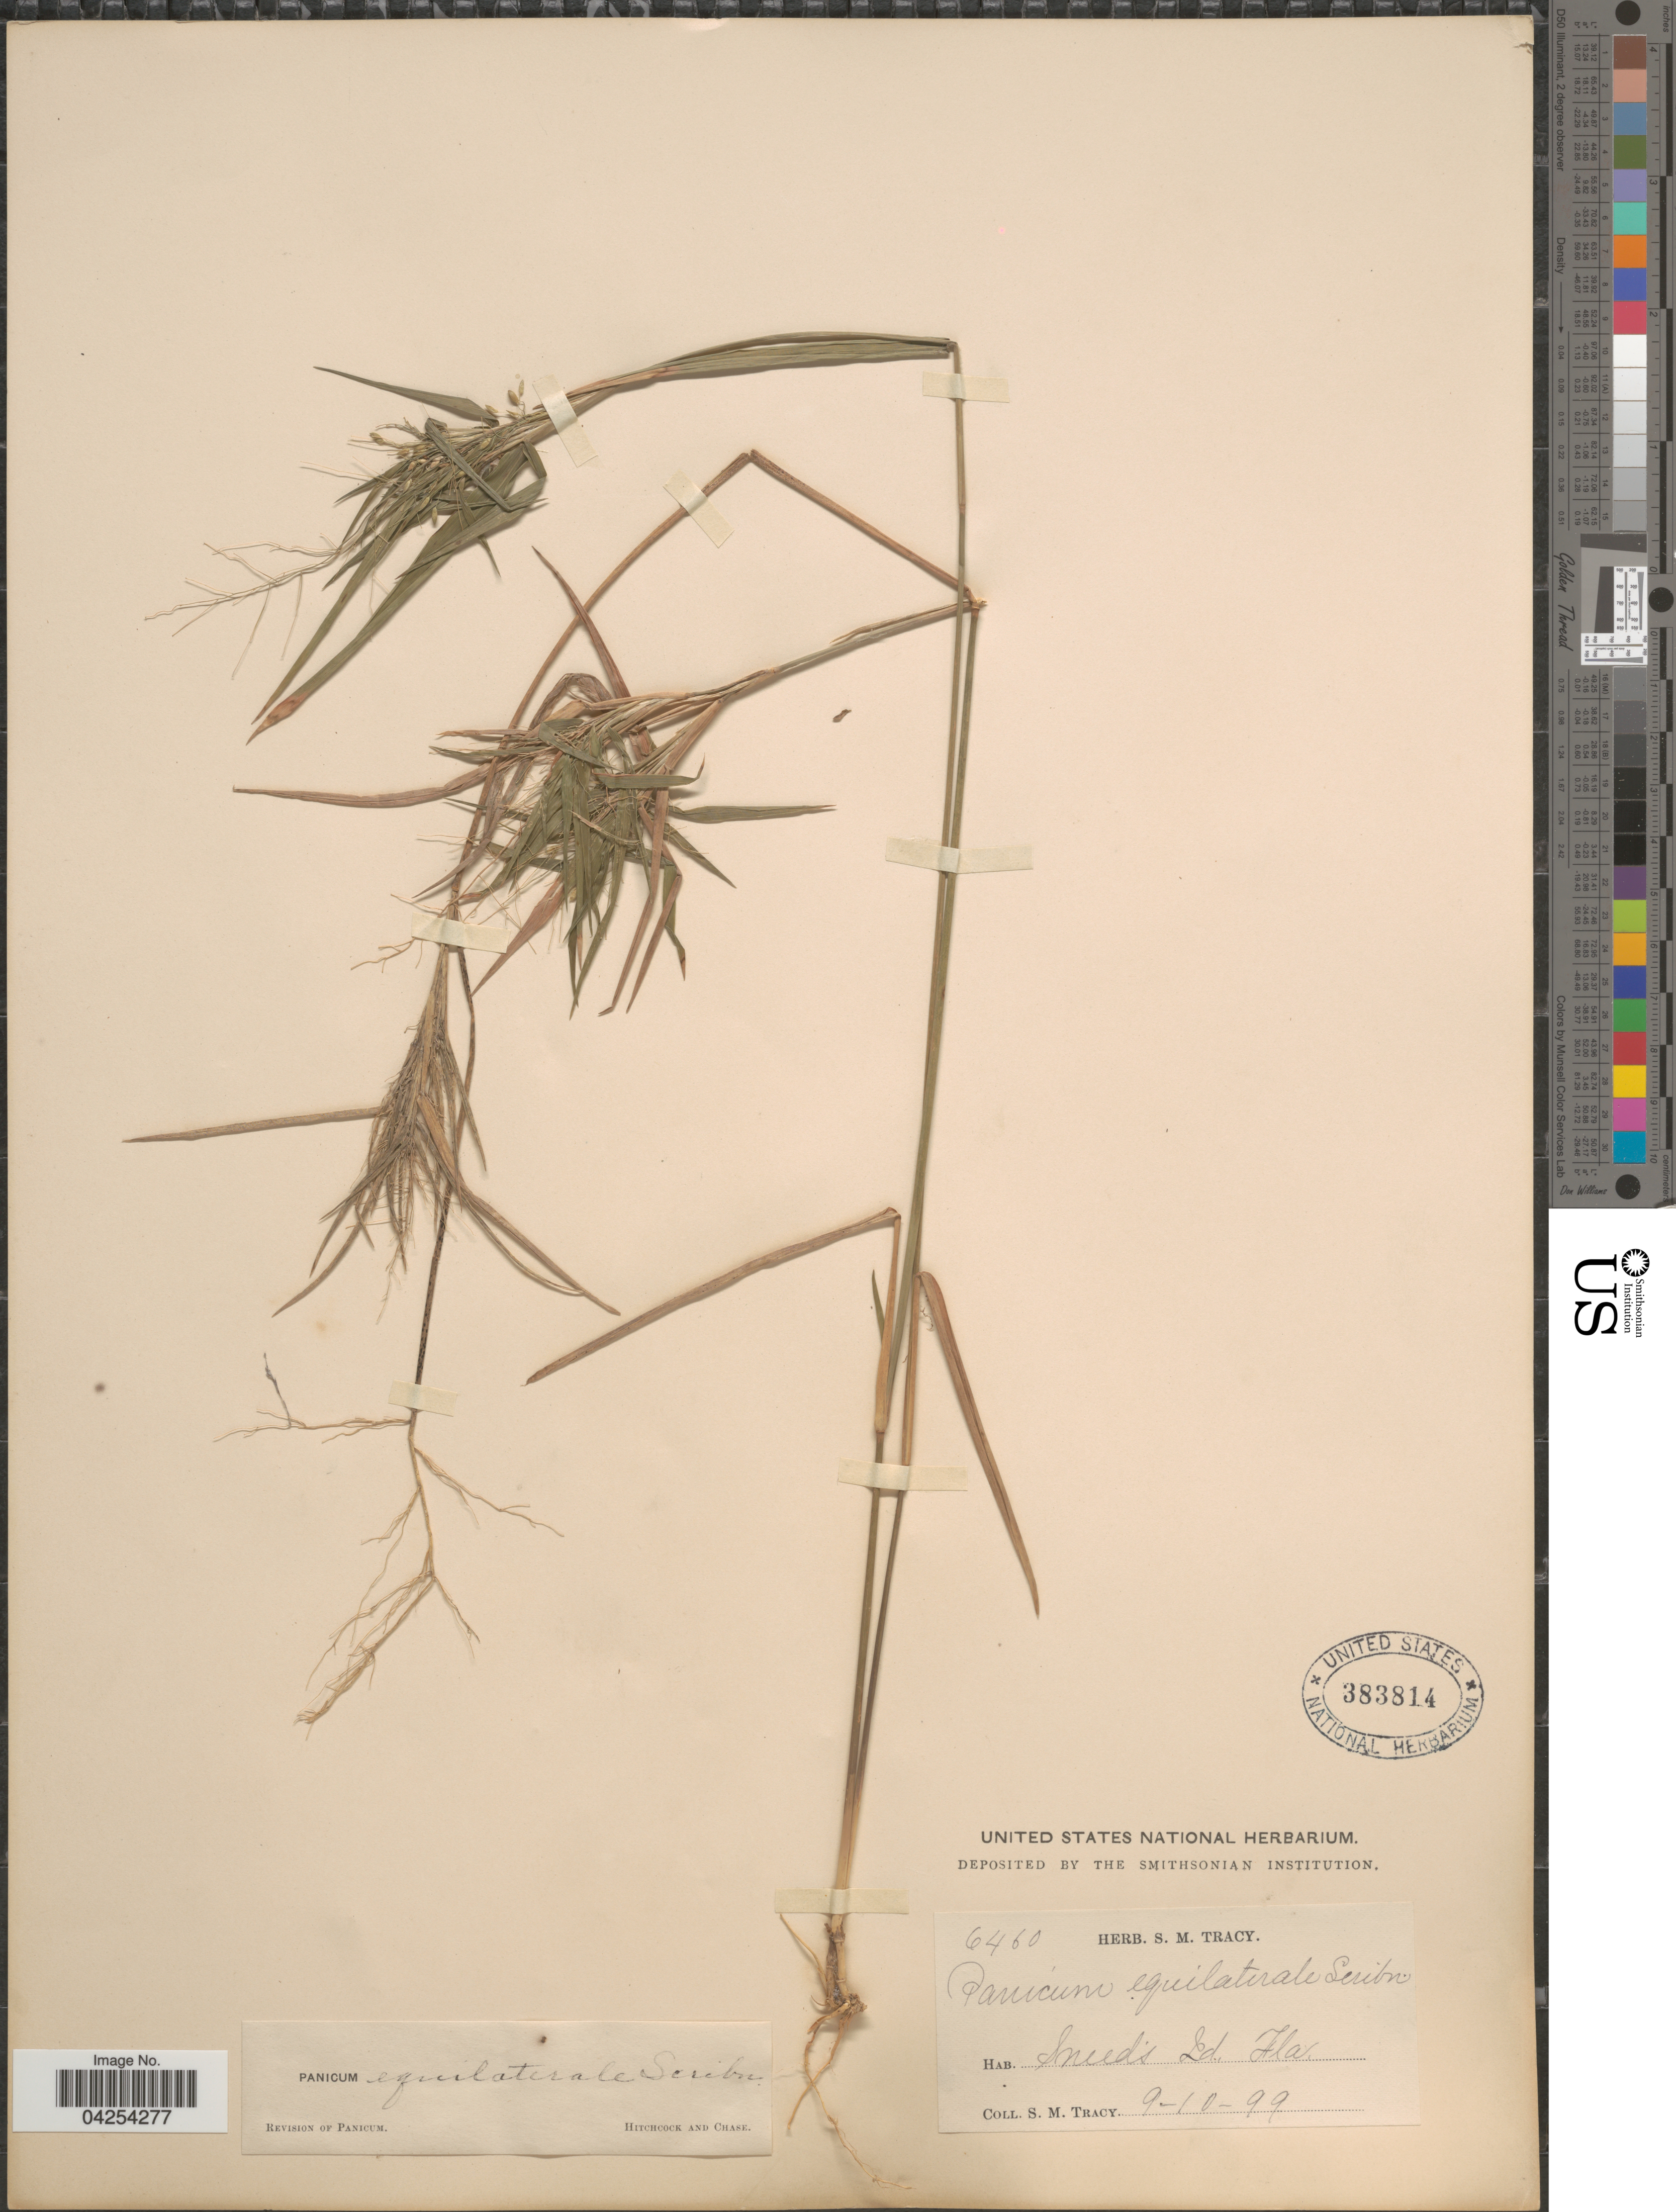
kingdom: Plantae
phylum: Tracheophyta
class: Liliopsida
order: Poales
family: Poaceae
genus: Dichanthelium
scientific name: Dichanthelium commutatum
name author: (Schult.) Gould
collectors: S. M. Tracy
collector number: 6460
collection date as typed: Transcribed d/m/y: 10/9/99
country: United States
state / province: Florida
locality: Sneeds Id.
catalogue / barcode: US 383814